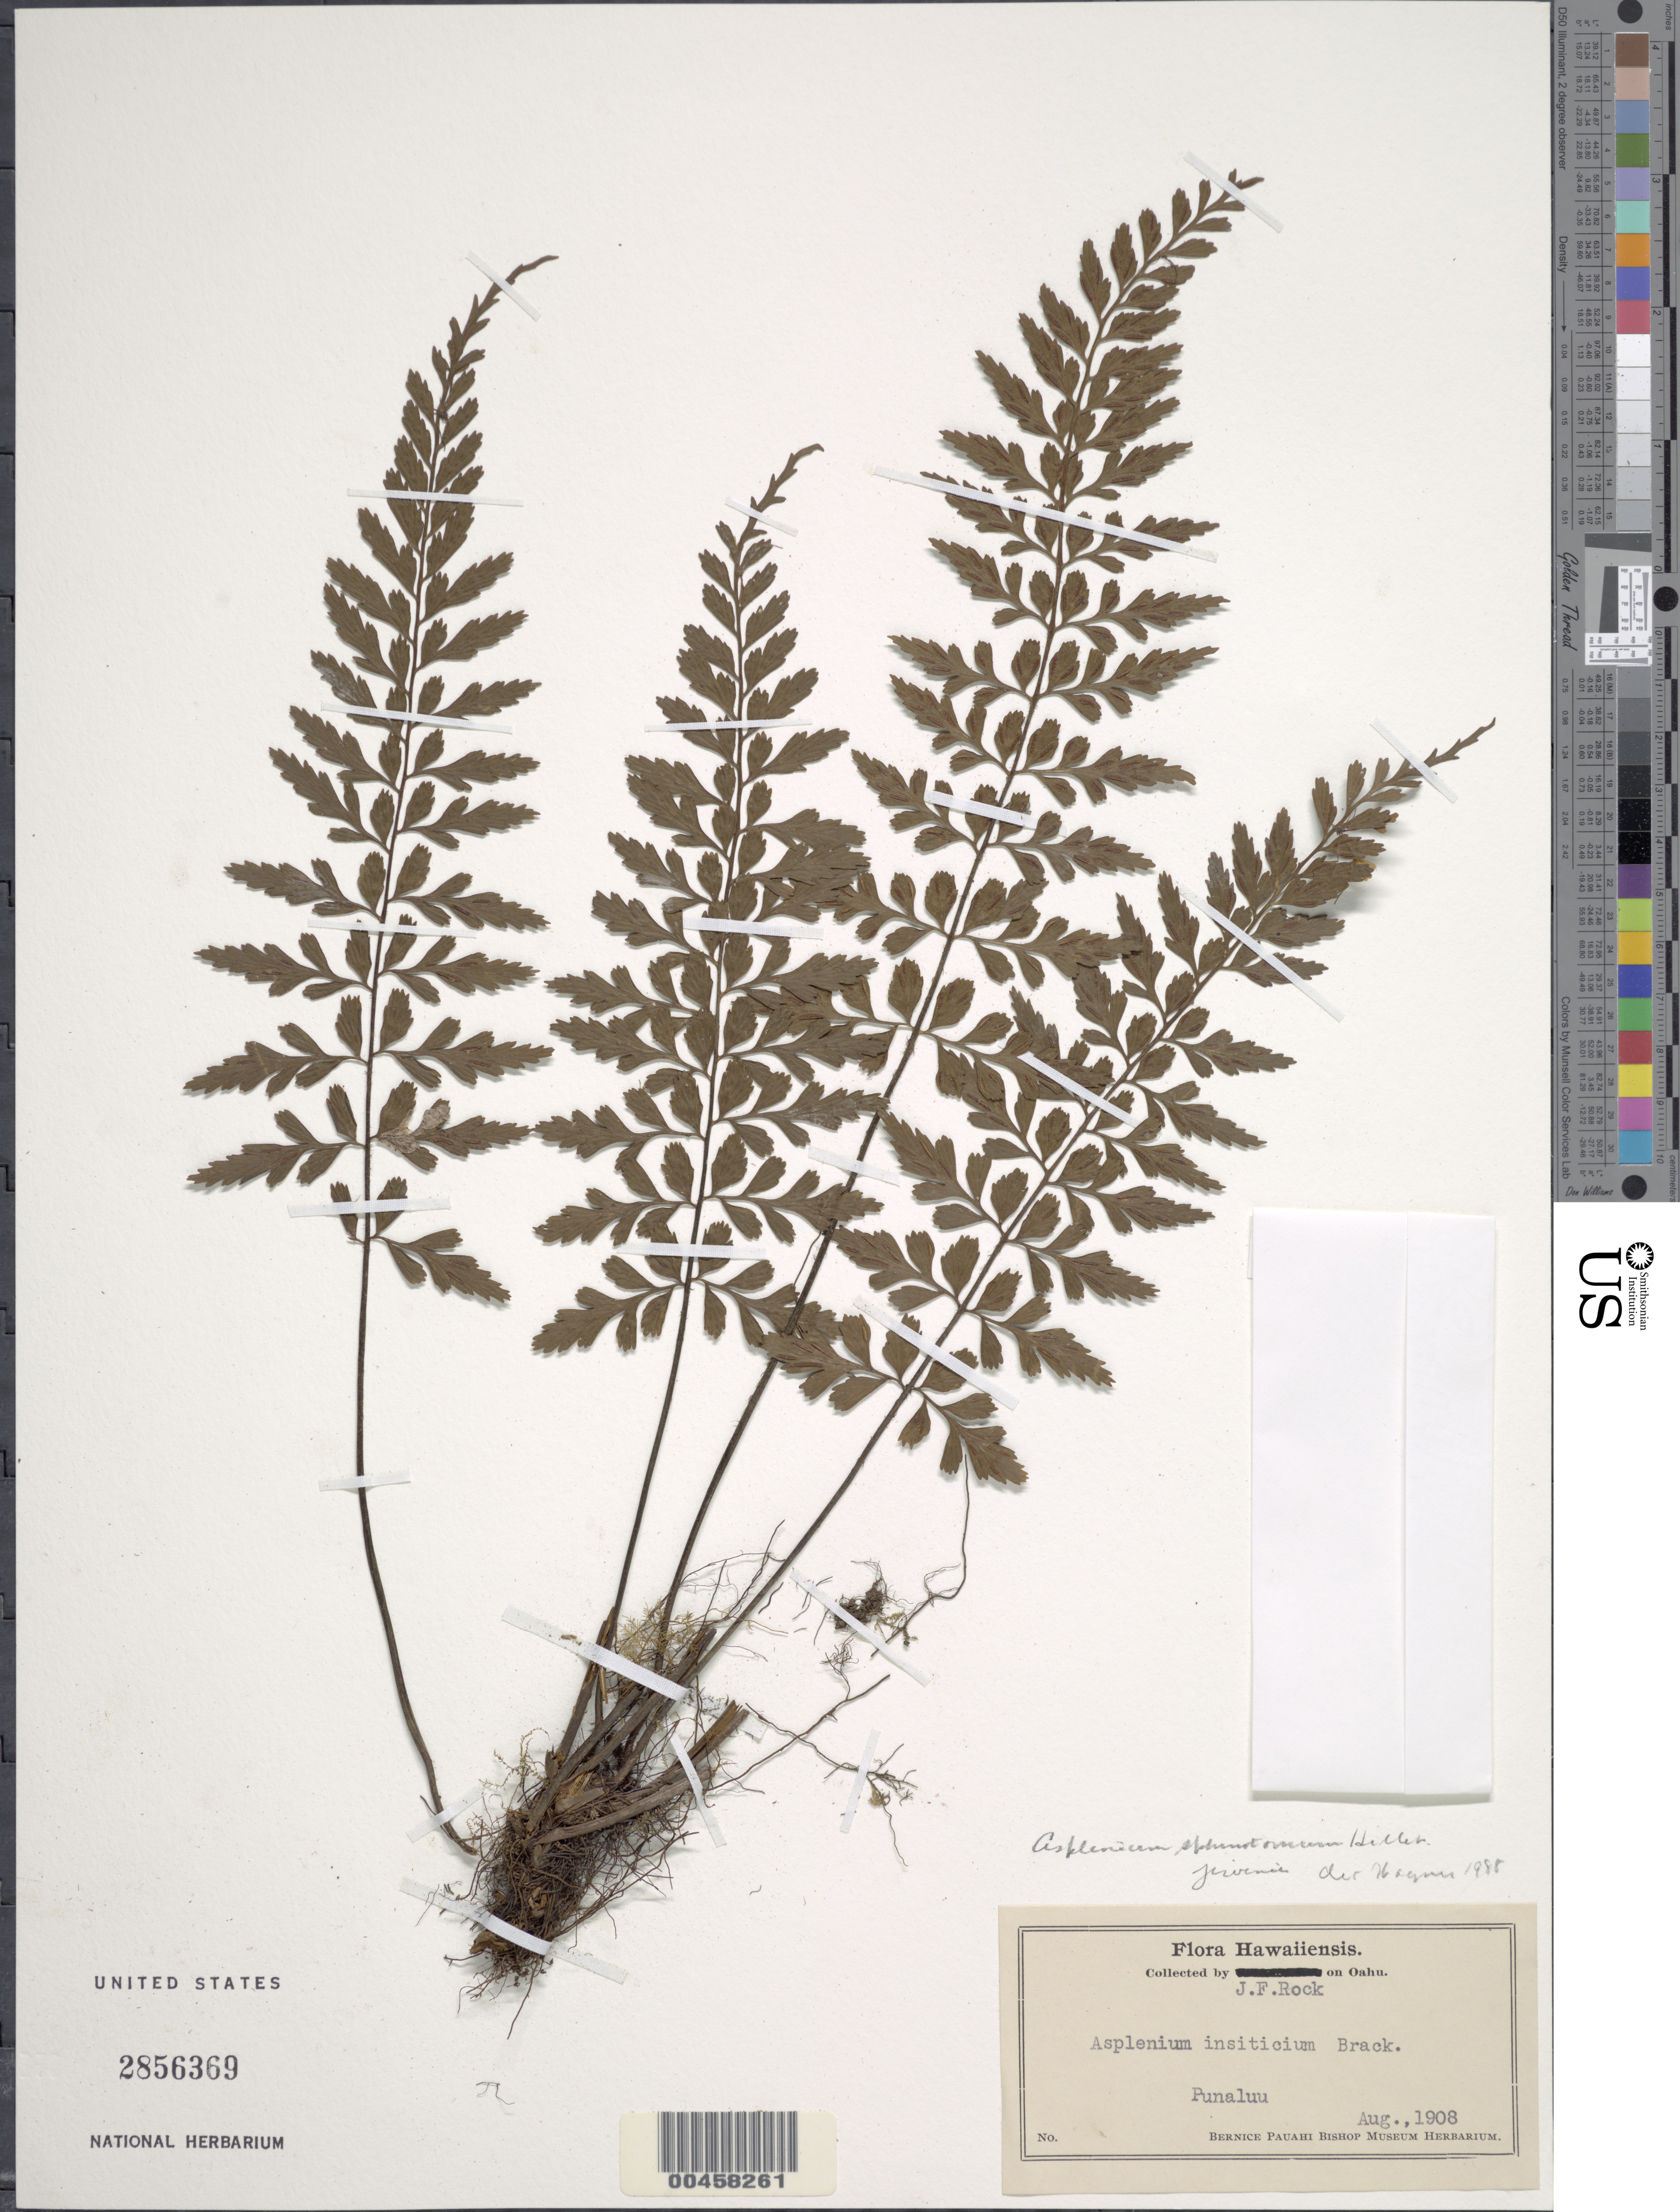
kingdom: Plantae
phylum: Tracheophyta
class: Polypodiopsida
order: Polypodiales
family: Aspleniaceae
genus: Asplenium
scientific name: Asplenium sphenotomum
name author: Hillebr.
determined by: Wagner, W. L., (BOT), Smithsonian Institution - National Museum of Natural History (UNITED STATES)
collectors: J. F. Rock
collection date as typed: Aug 1908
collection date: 1908-08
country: United States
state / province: Hawaii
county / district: Honolulu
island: Oahu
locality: Punaluu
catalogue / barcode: US 2856369